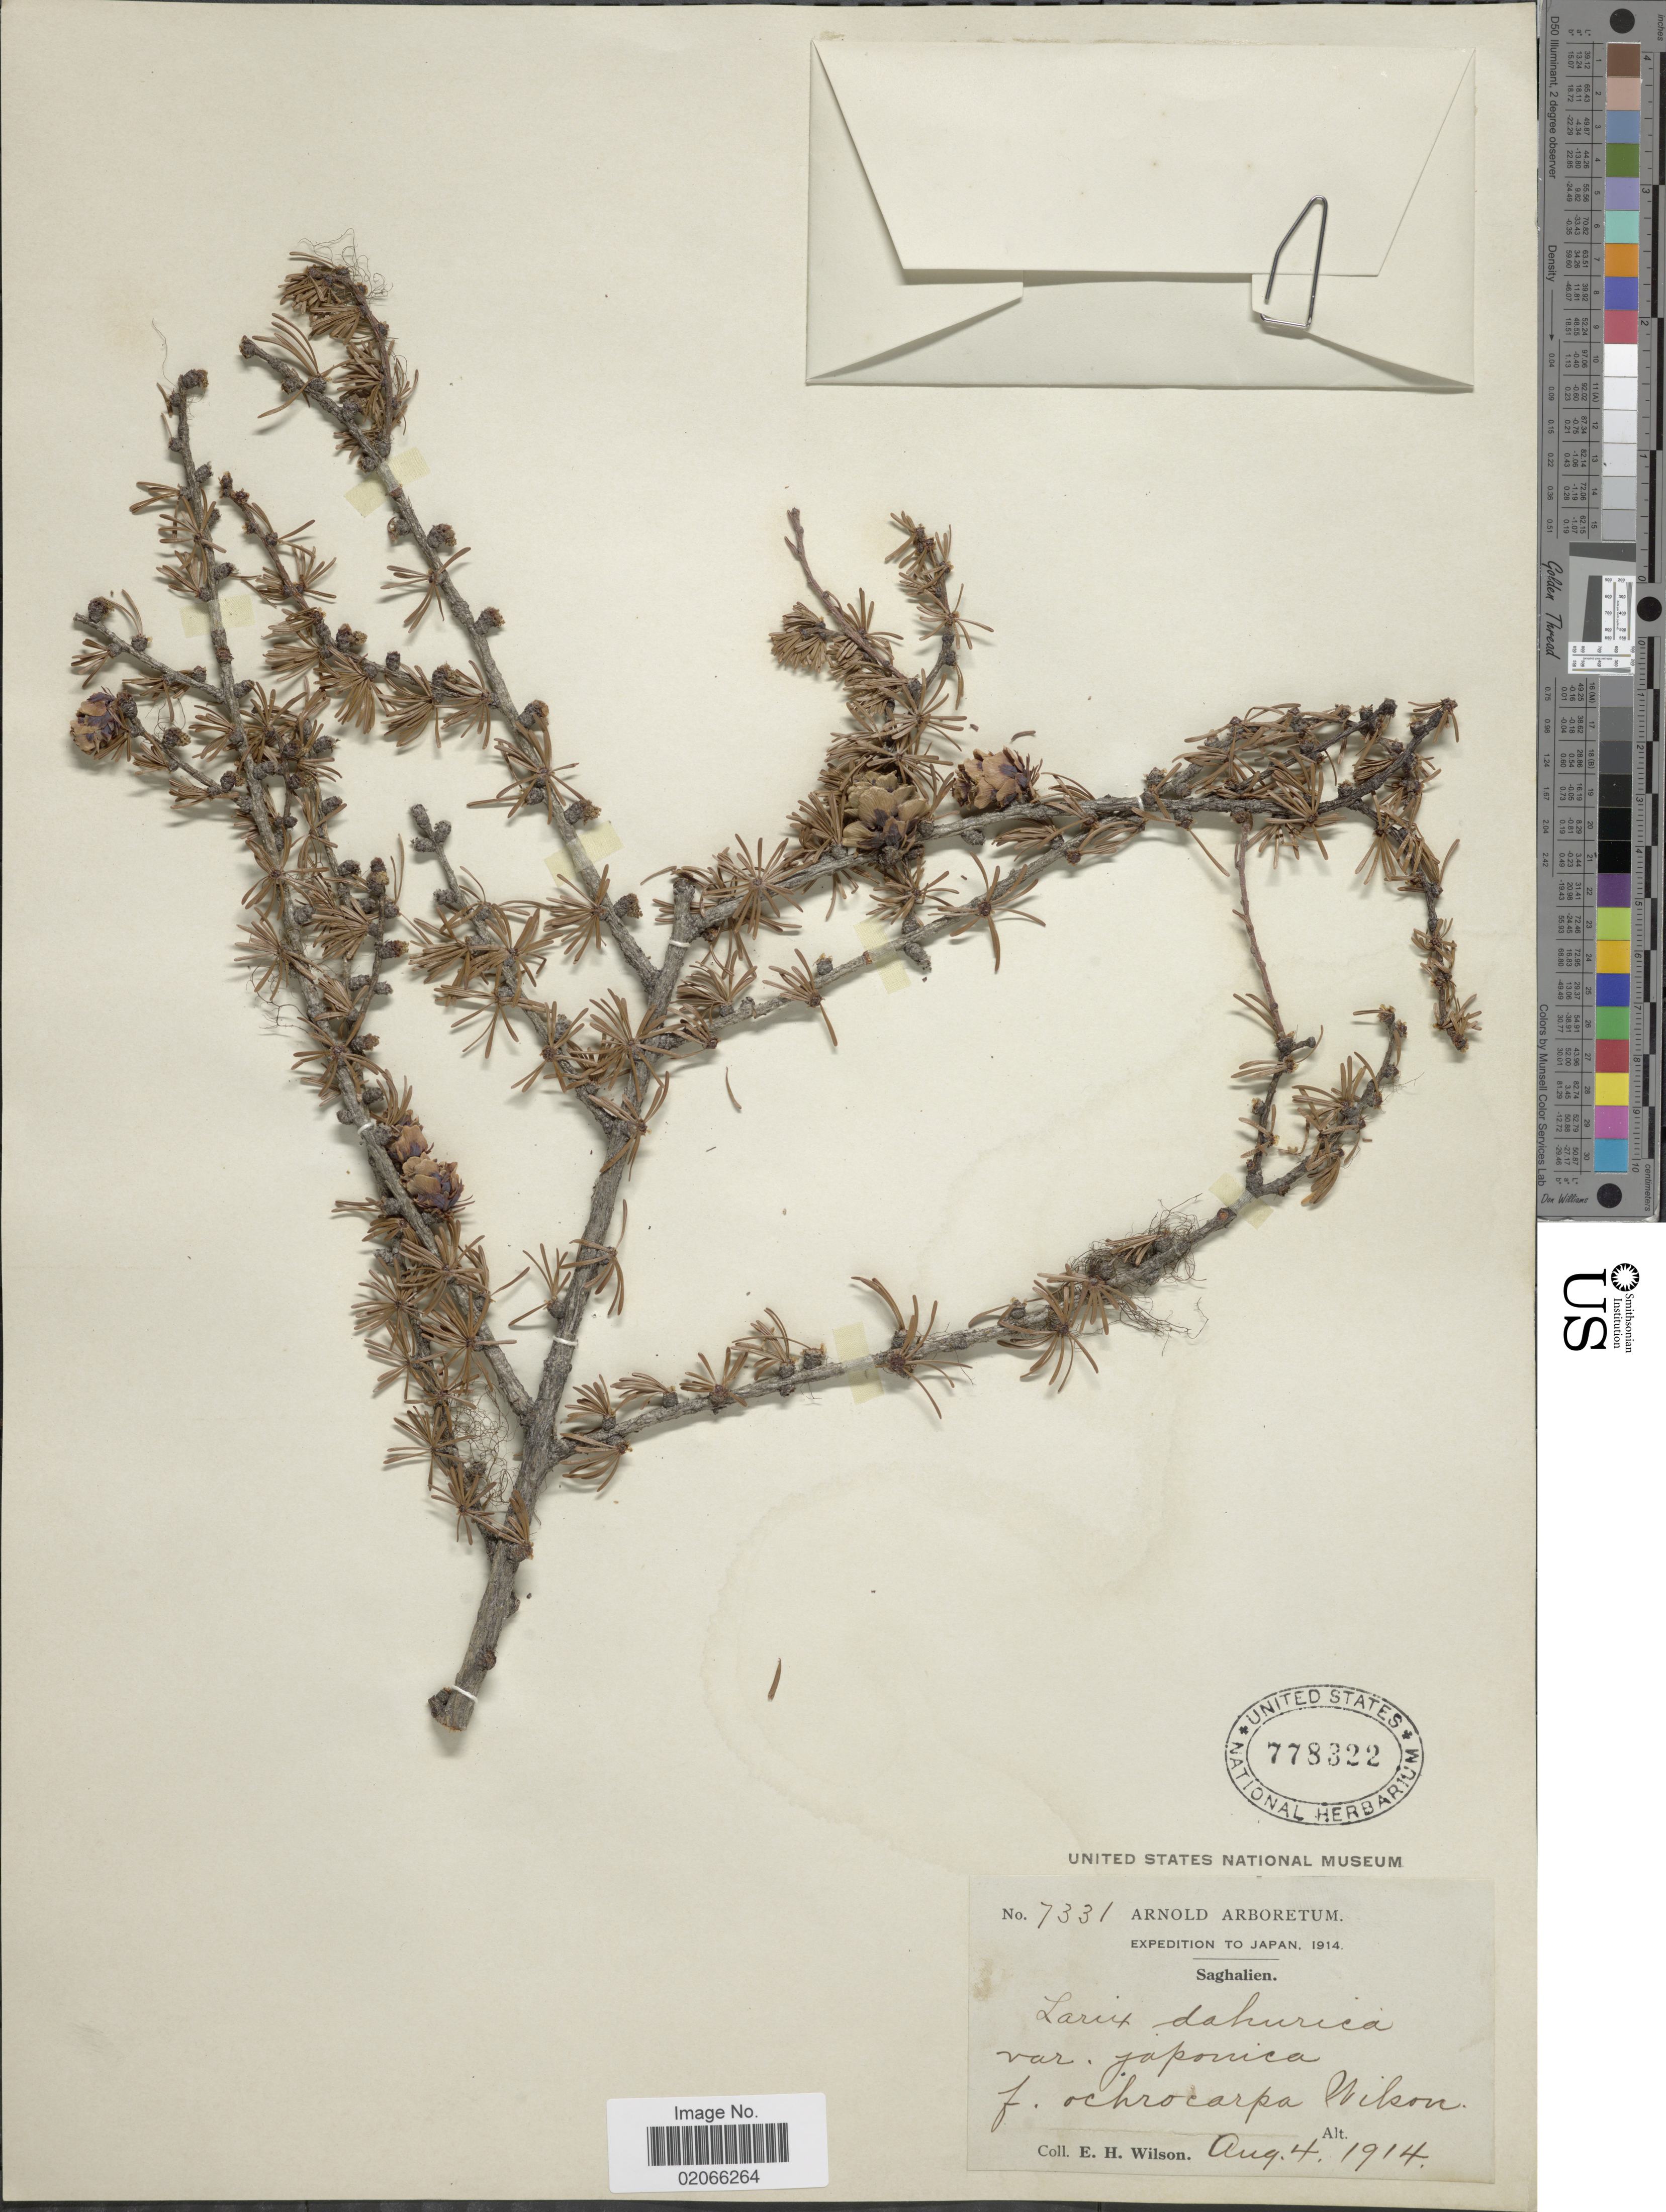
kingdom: Plantae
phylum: Tracheophyta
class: Pinopsida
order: Pinales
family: Pinaceae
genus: Larix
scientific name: Larix gmelinii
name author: (Rupr.) Kuzen.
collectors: E. Wilson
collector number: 7331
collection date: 1914-08-04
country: Japan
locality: Saghalien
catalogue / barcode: US 778322